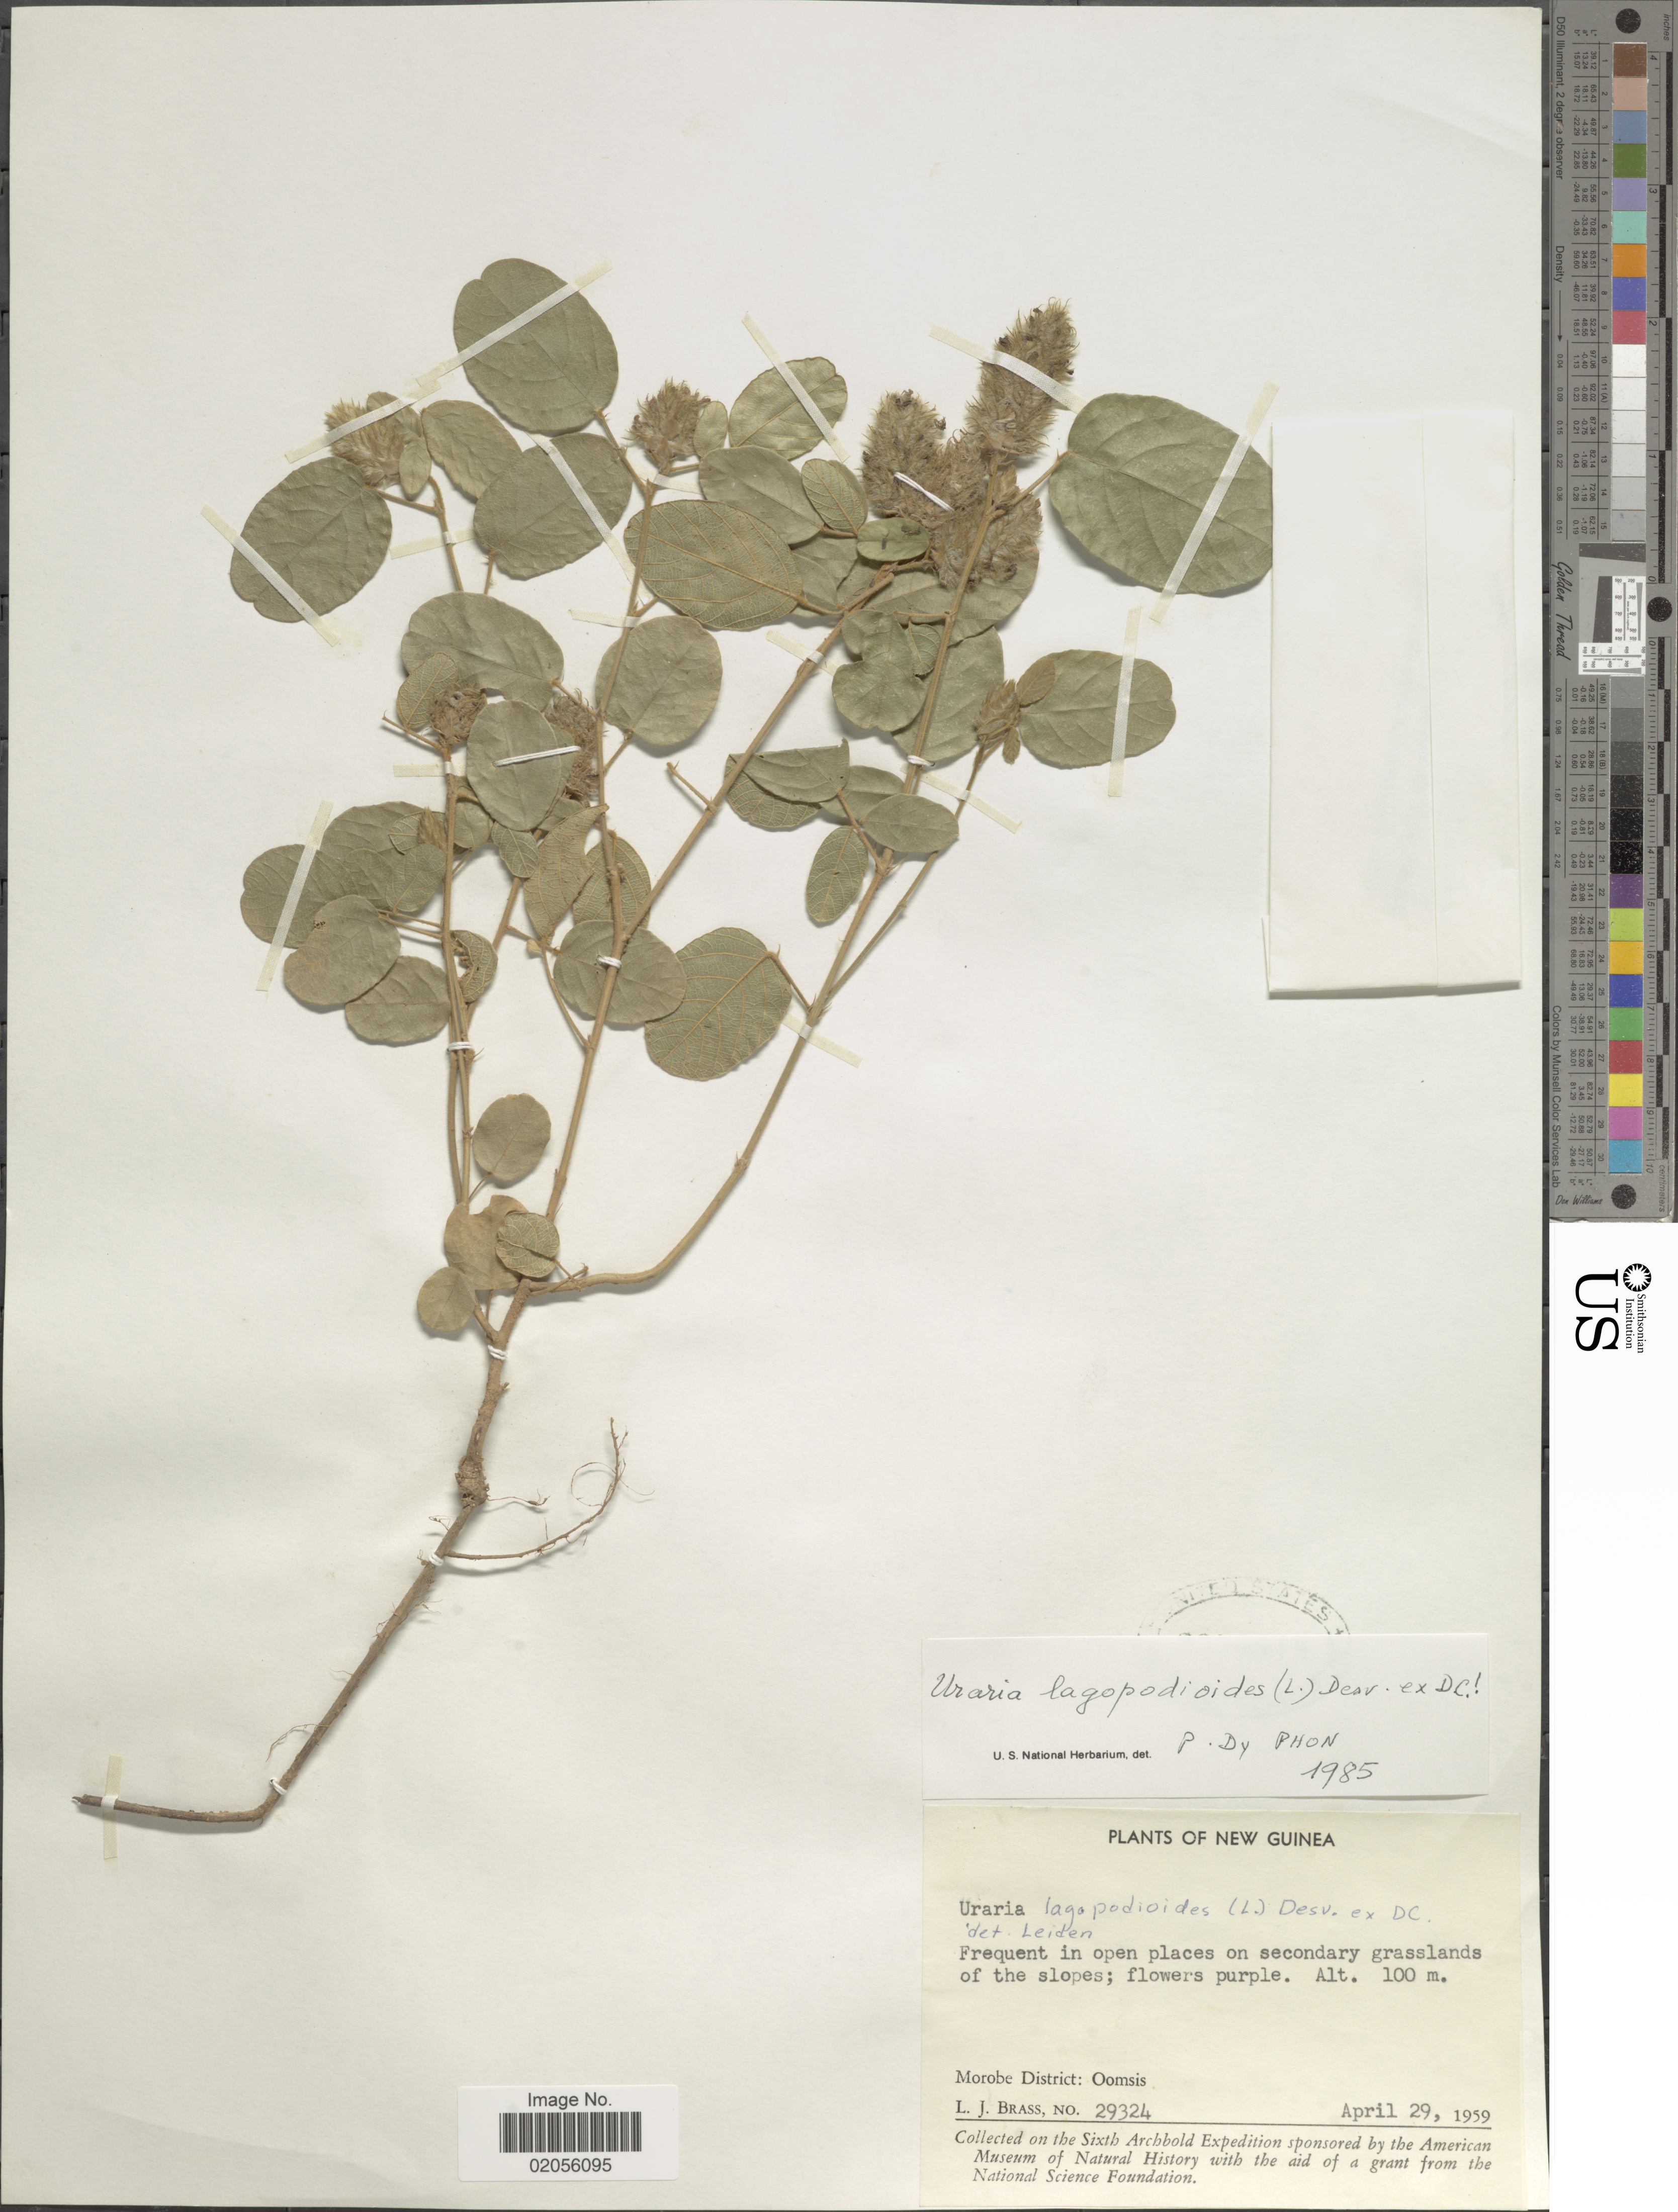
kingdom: Plantae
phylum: Tracheophyta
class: Magnoliopsida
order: Fabales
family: Fabaceae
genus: Uraria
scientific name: Uraria lagopodioides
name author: (L.) Desv. ex DC.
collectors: L. J. Brass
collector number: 29324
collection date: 1959-04-29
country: Papua New Guinea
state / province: Morobe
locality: New Guinea. Oomsis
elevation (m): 100